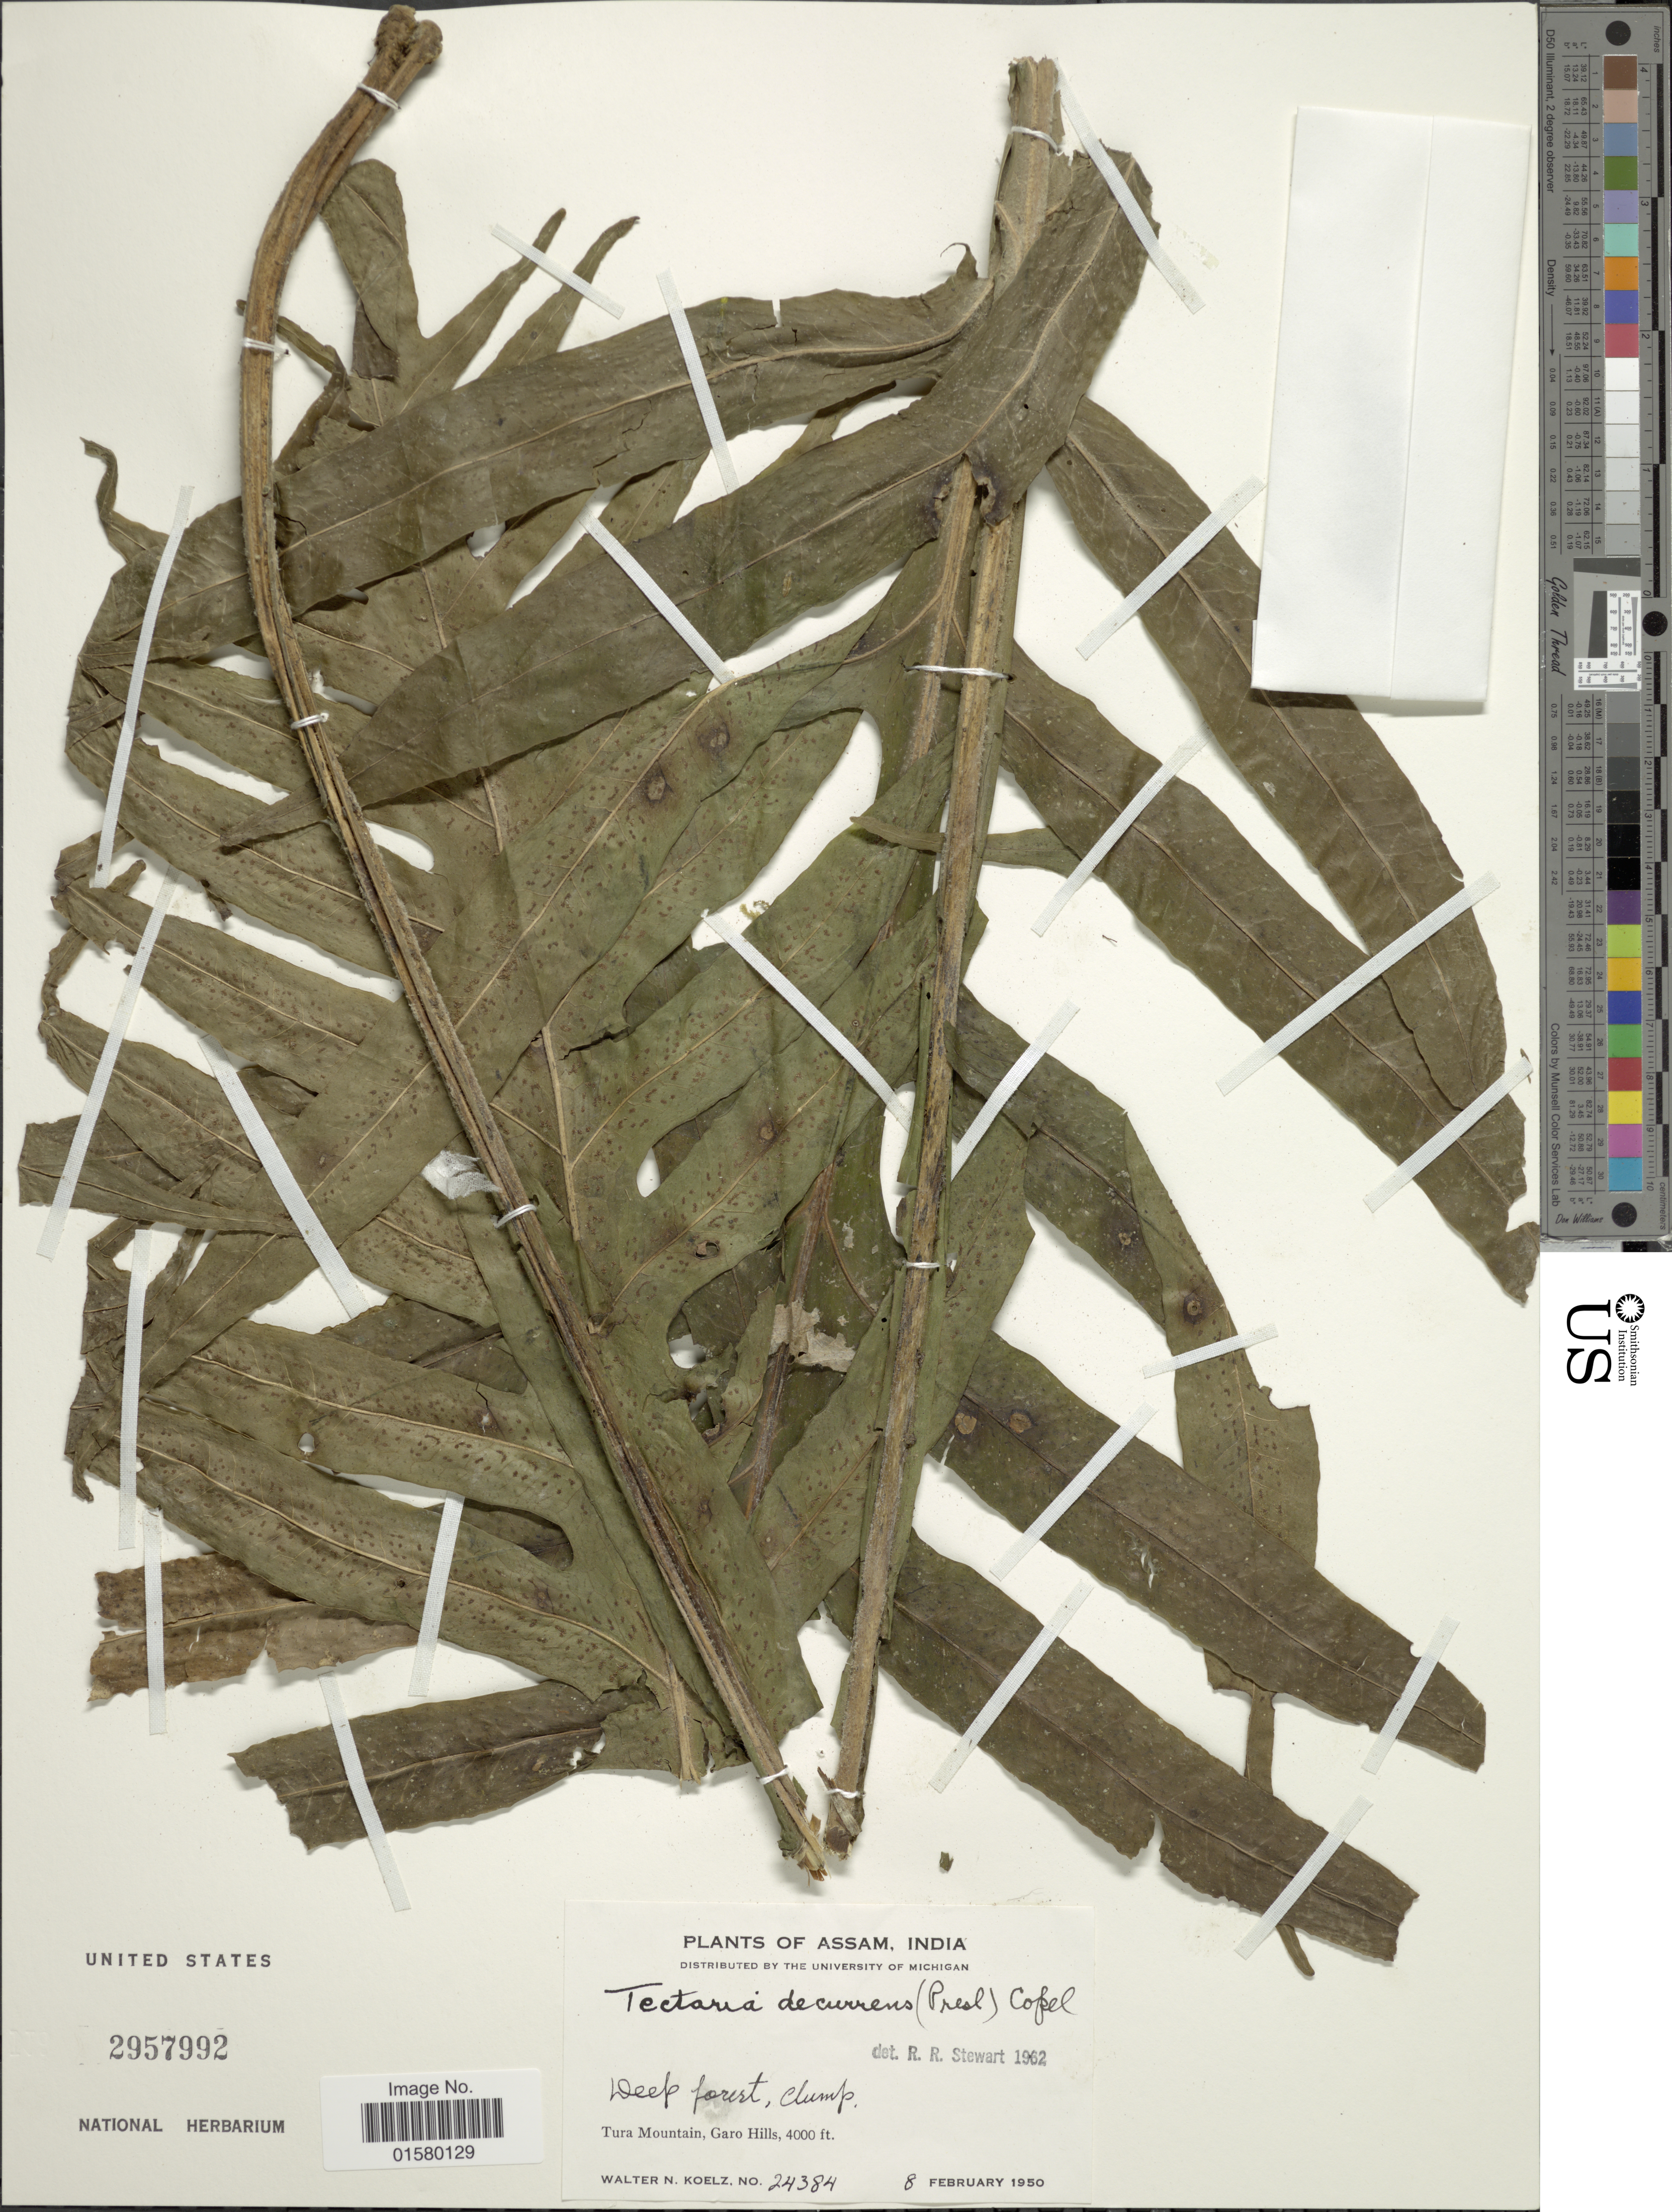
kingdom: Plantae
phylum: Tracheophyta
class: Polypodiopsida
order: Polypodiales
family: Tectariaceae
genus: Tectaria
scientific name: Tectaria decurrens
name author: (Presel.) Copel. in Elmer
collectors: W. N. Koelz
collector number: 24384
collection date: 1950-02-08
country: India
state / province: Meghalaya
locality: Tura Mountain, Garo Hills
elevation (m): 1219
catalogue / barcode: US 2957992